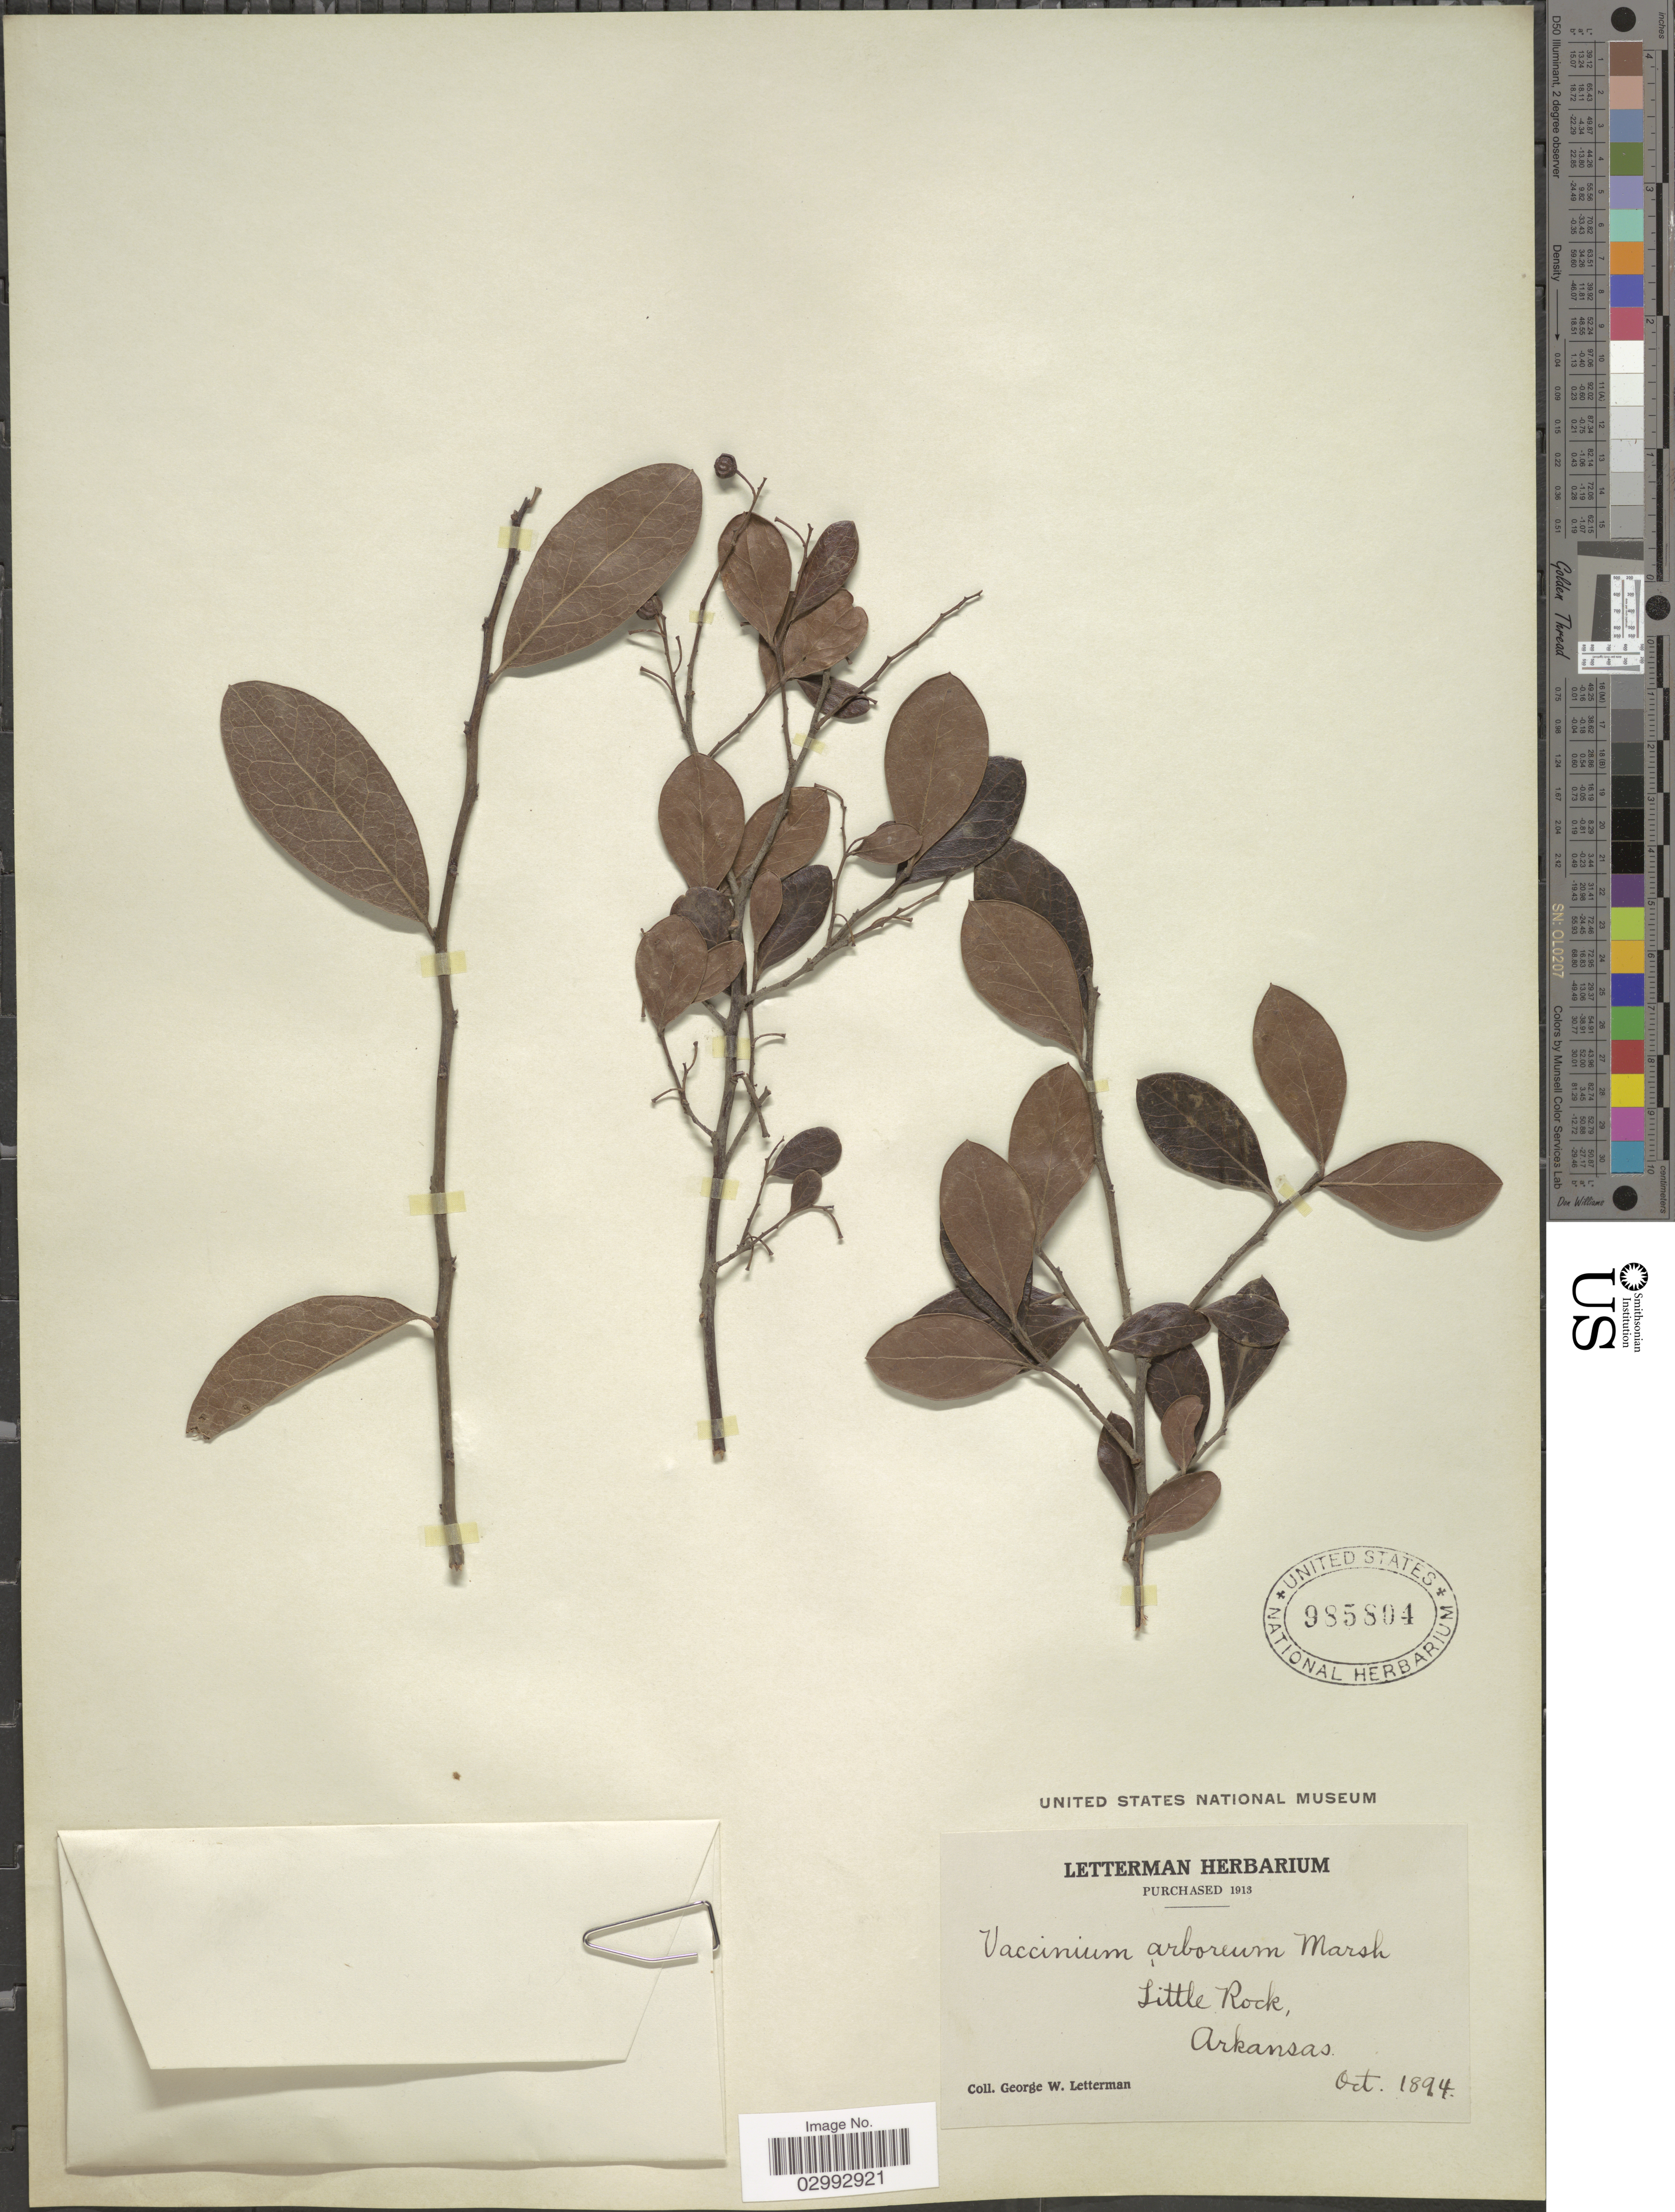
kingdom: Plantae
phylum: Tracheophyta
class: Magnoliopsida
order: Ericales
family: Ericaceae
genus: Batodendron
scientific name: Batodendron arboreum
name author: Nutt.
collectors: G. W. Letterman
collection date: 1894-10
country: United States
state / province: Arkansas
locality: Little Rock.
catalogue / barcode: US 985804